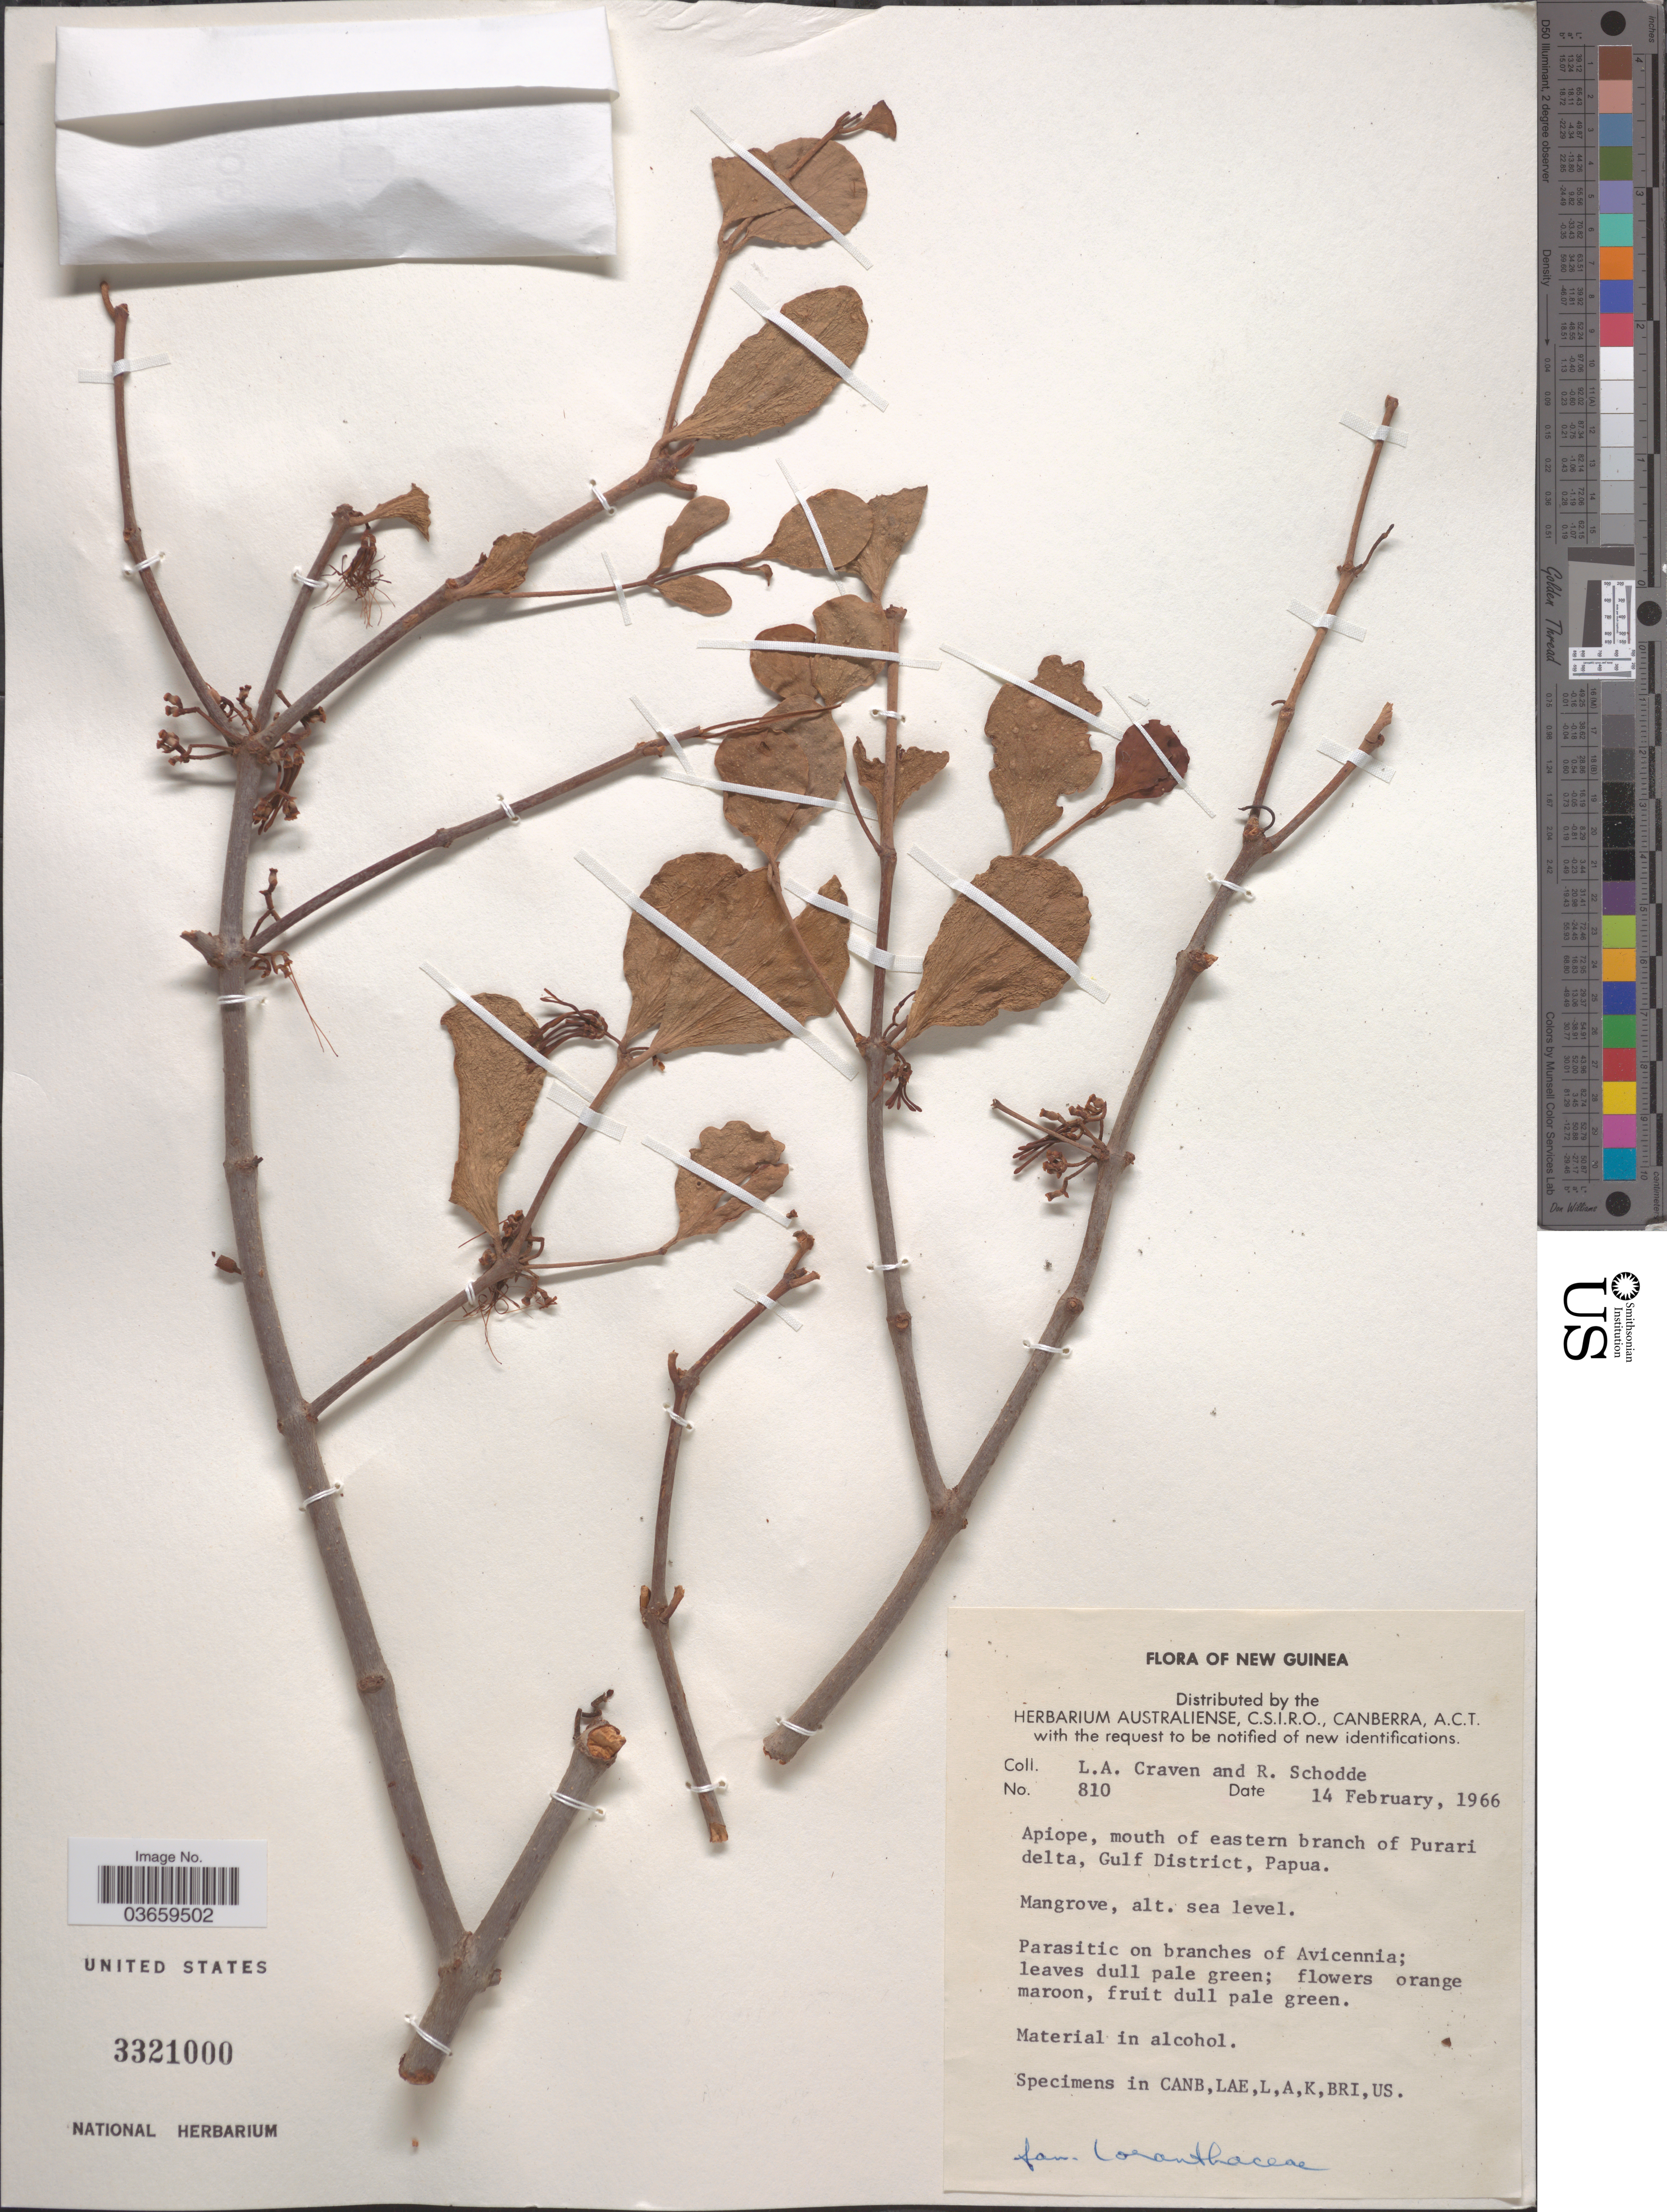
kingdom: Plantae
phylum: Tracheophyta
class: Magnoliopsida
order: Santalales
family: Loranthaceae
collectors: L. A. Craven & R. Schodde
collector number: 810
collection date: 1966-02-14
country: Papua New Guinea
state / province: Gulf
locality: New Guinea. Apiope, mouth of eastern branch of Purari delta, Gulf District, Papua.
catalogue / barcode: US 3321000